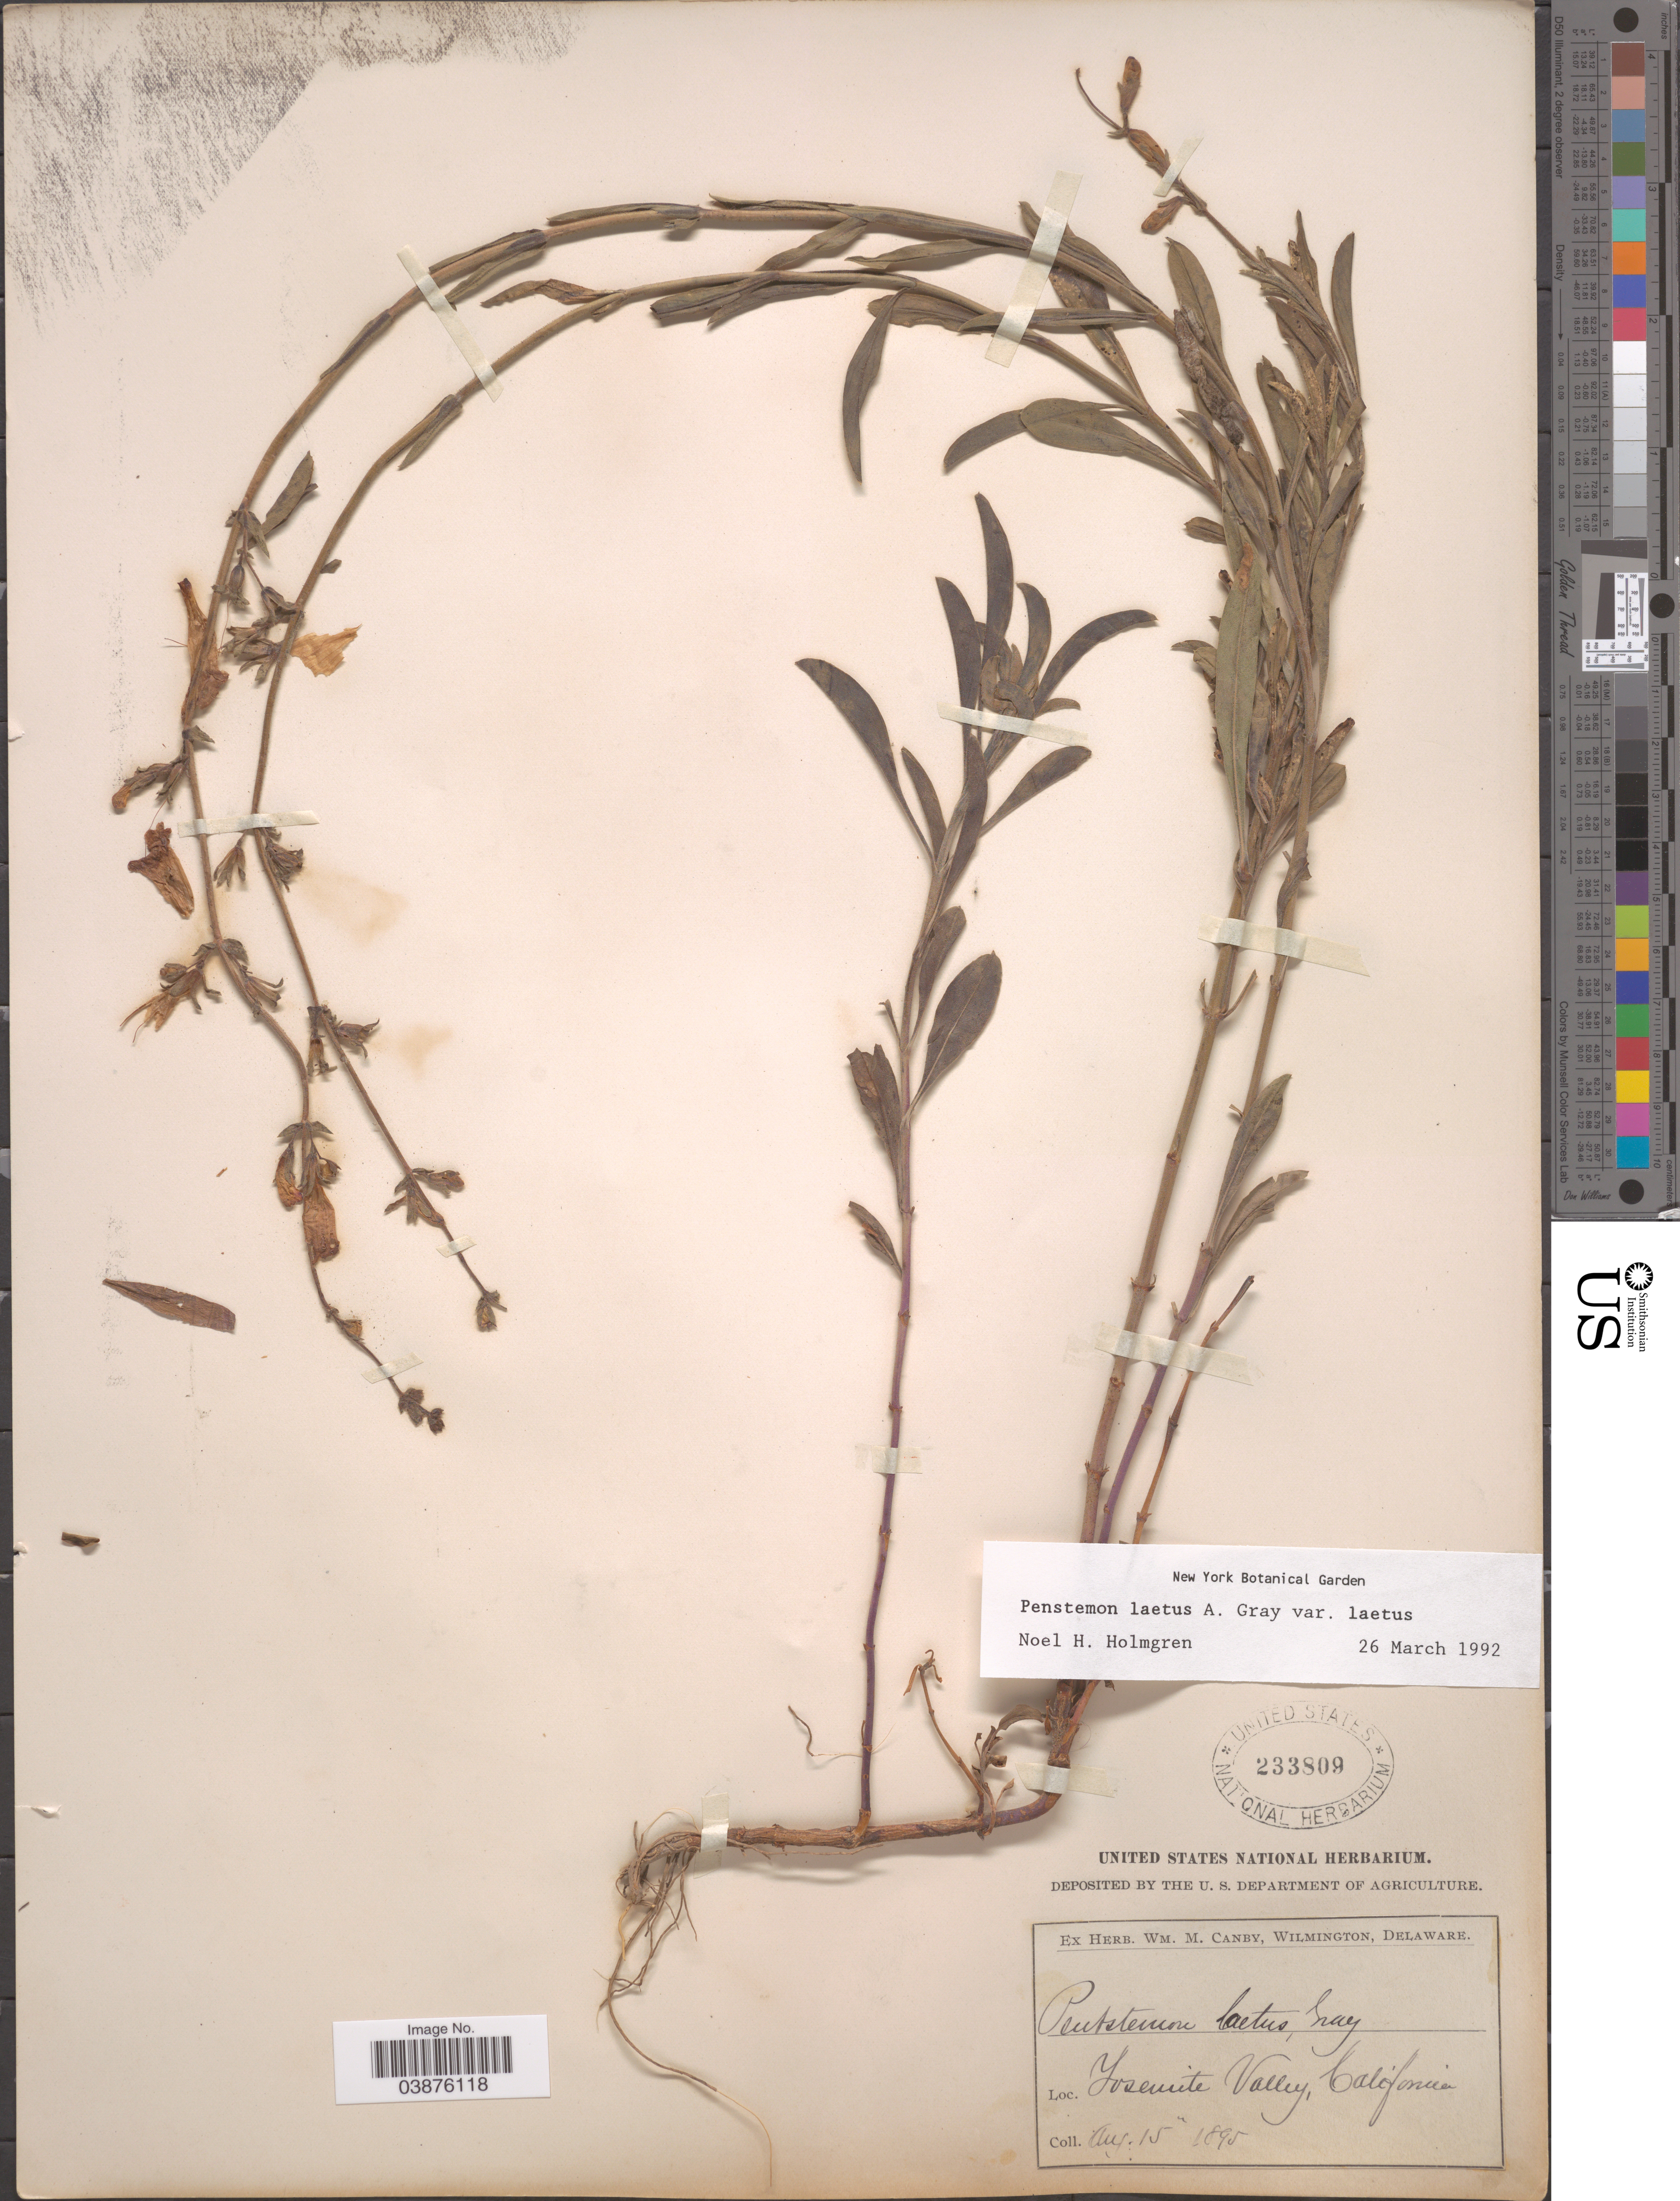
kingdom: Plantae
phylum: Tracheophyta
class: Magnoliopsida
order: Lamiales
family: Plantaginaceae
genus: Penstemon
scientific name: Penstemon laetus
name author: A. Gray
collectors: ex herb. W.M. Canby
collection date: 1895-08-15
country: United States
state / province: California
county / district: Mariposa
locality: Yosemite Valley.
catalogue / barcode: US 233809